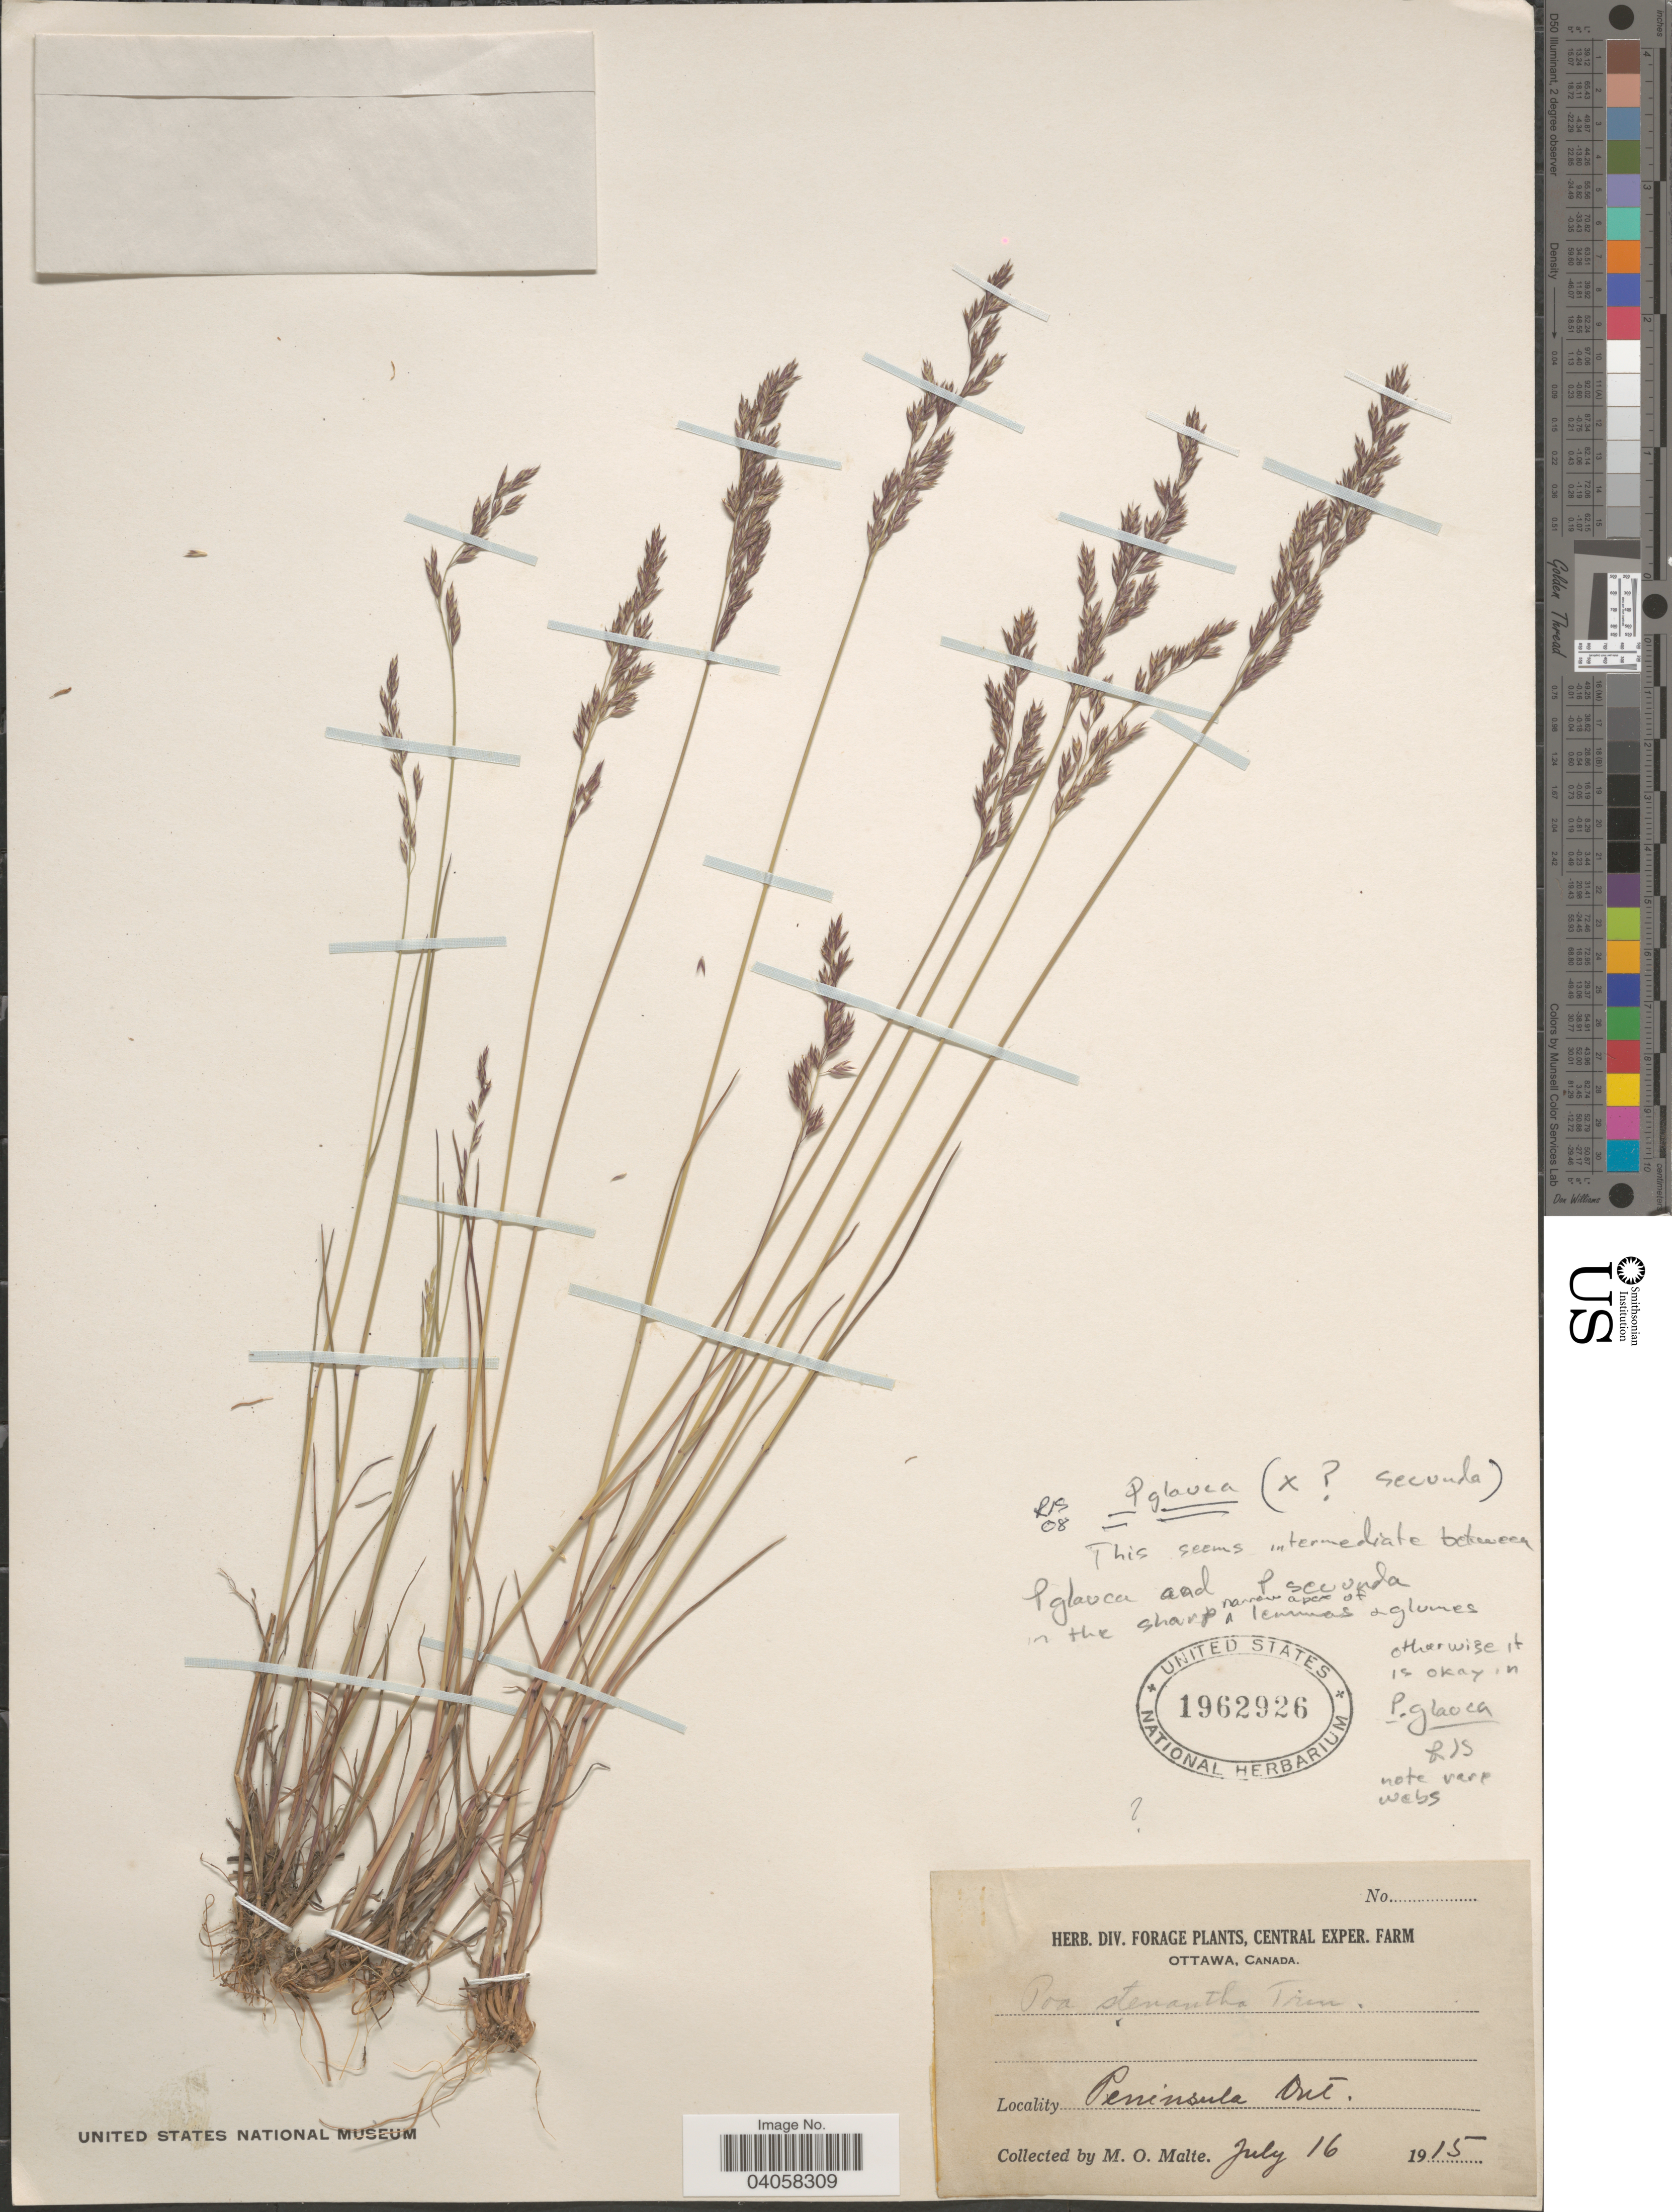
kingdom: Plantae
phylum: Tracheophyta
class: Liliopsida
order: Poales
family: Poaceae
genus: Poa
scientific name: Poa glauca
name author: Vahl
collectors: M. O. Malte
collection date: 1915-07-16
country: Canada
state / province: Ontario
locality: Peninsula Ont.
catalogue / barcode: US 1962926